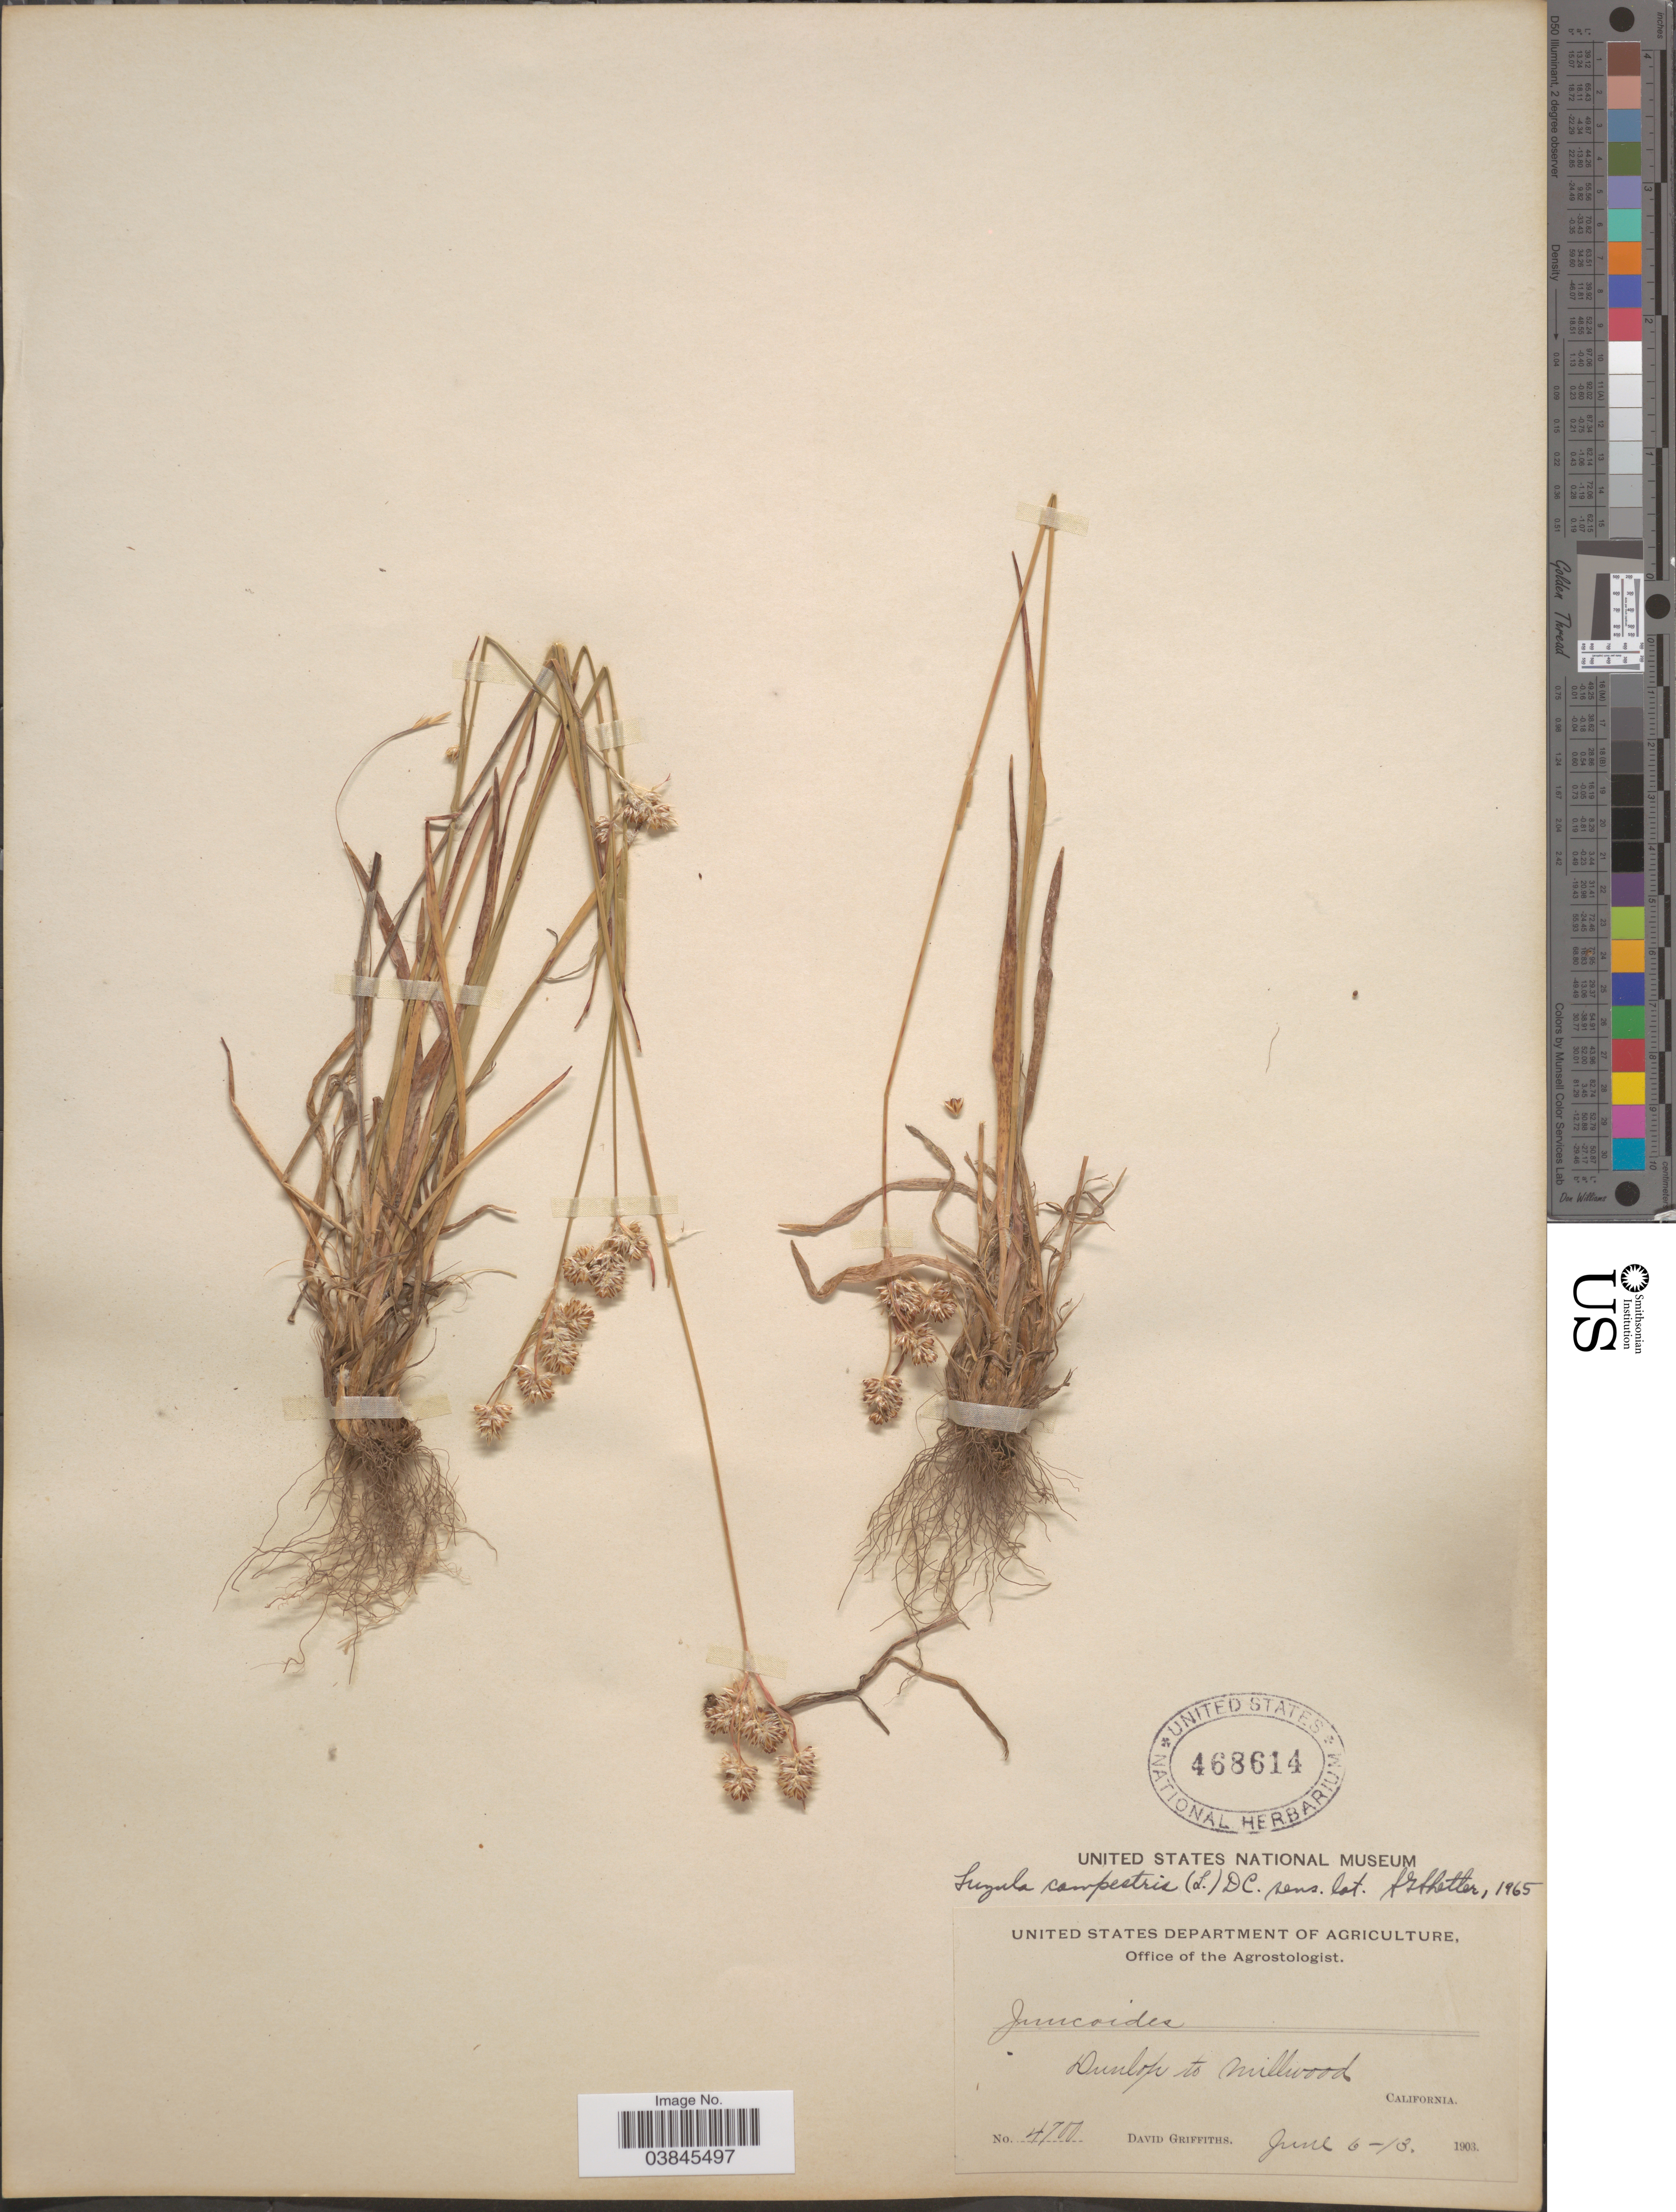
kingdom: Plantae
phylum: Tracheophyta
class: Liliopsida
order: Poales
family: Juncaceae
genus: Luzula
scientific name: Luzula campestris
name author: (L.) DC.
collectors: D. Griffiths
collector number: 4700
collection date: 1903-06-06/1903-06-13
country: United States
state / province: California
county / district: Fresno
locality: Dunlop to Millwood.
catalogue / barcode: US 468614